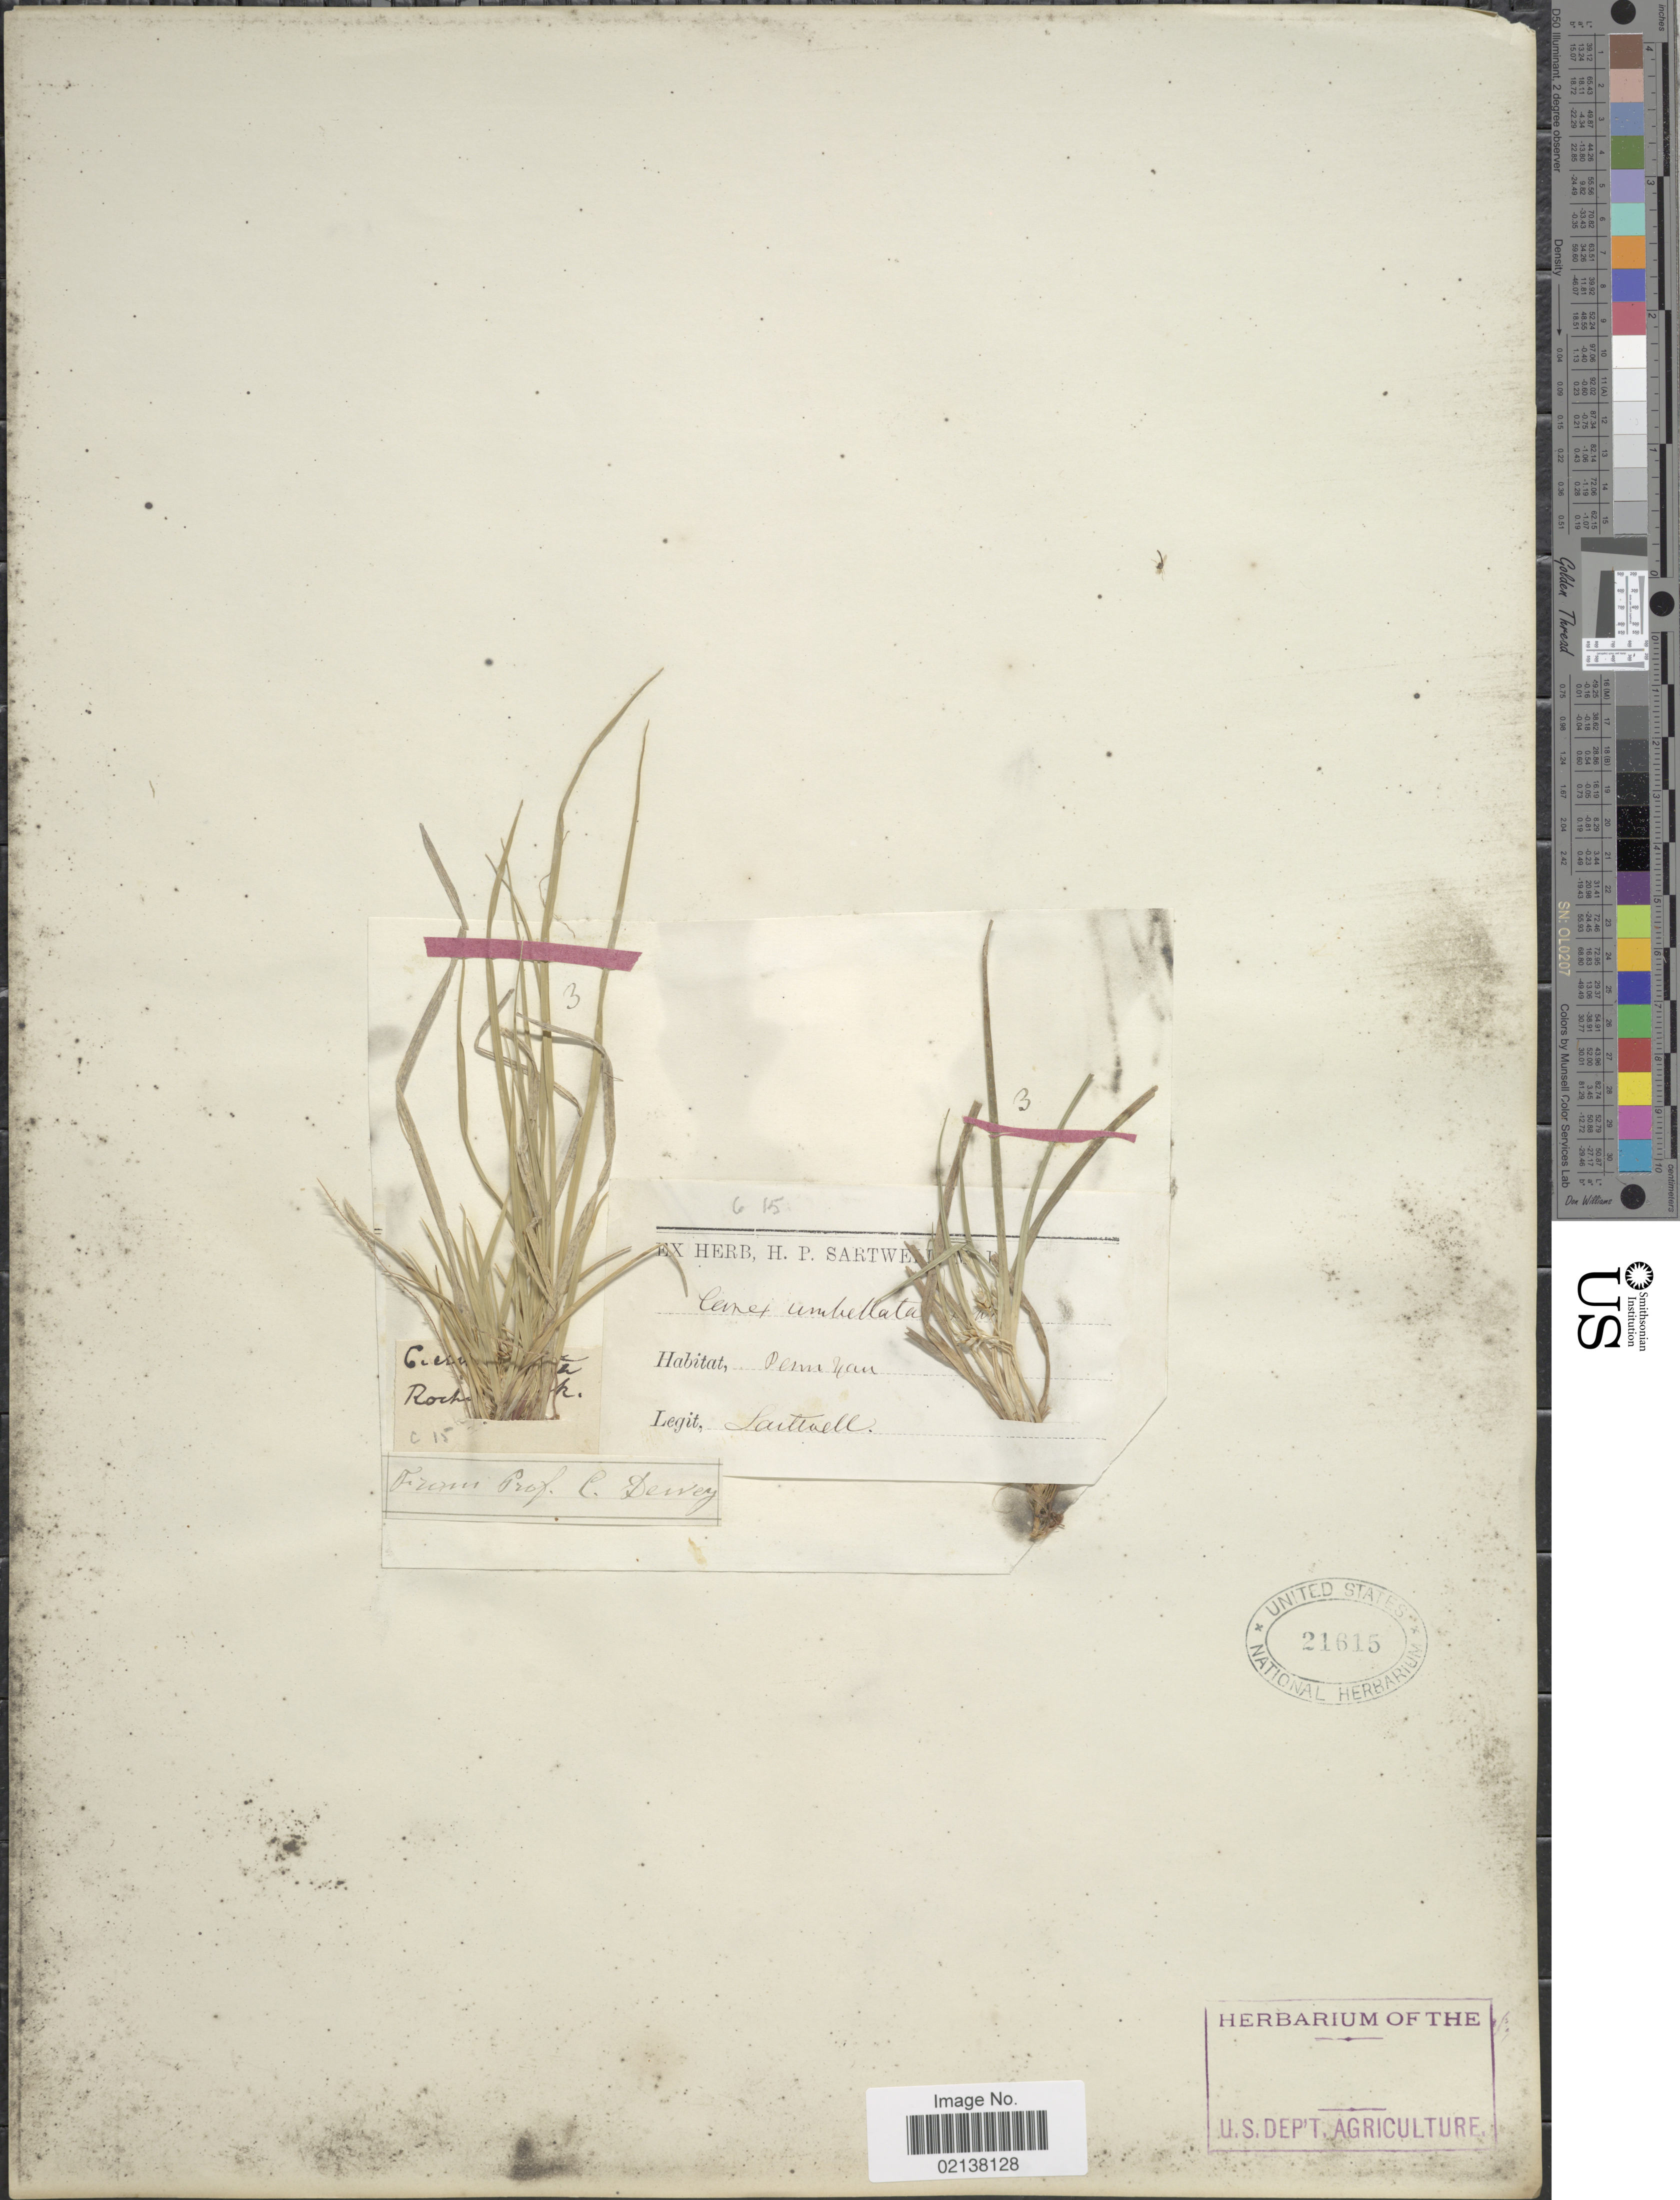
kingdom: Plantae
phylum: Tracheophyta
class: Liliopsida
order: Poales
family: Cyperaceae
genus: Carex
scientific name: Carex umbellata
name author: Schkuhr ex Willd.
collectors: H. P. Sartwell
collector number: C15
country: United States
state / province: New York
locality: Penn Yan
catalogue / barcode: US 21615